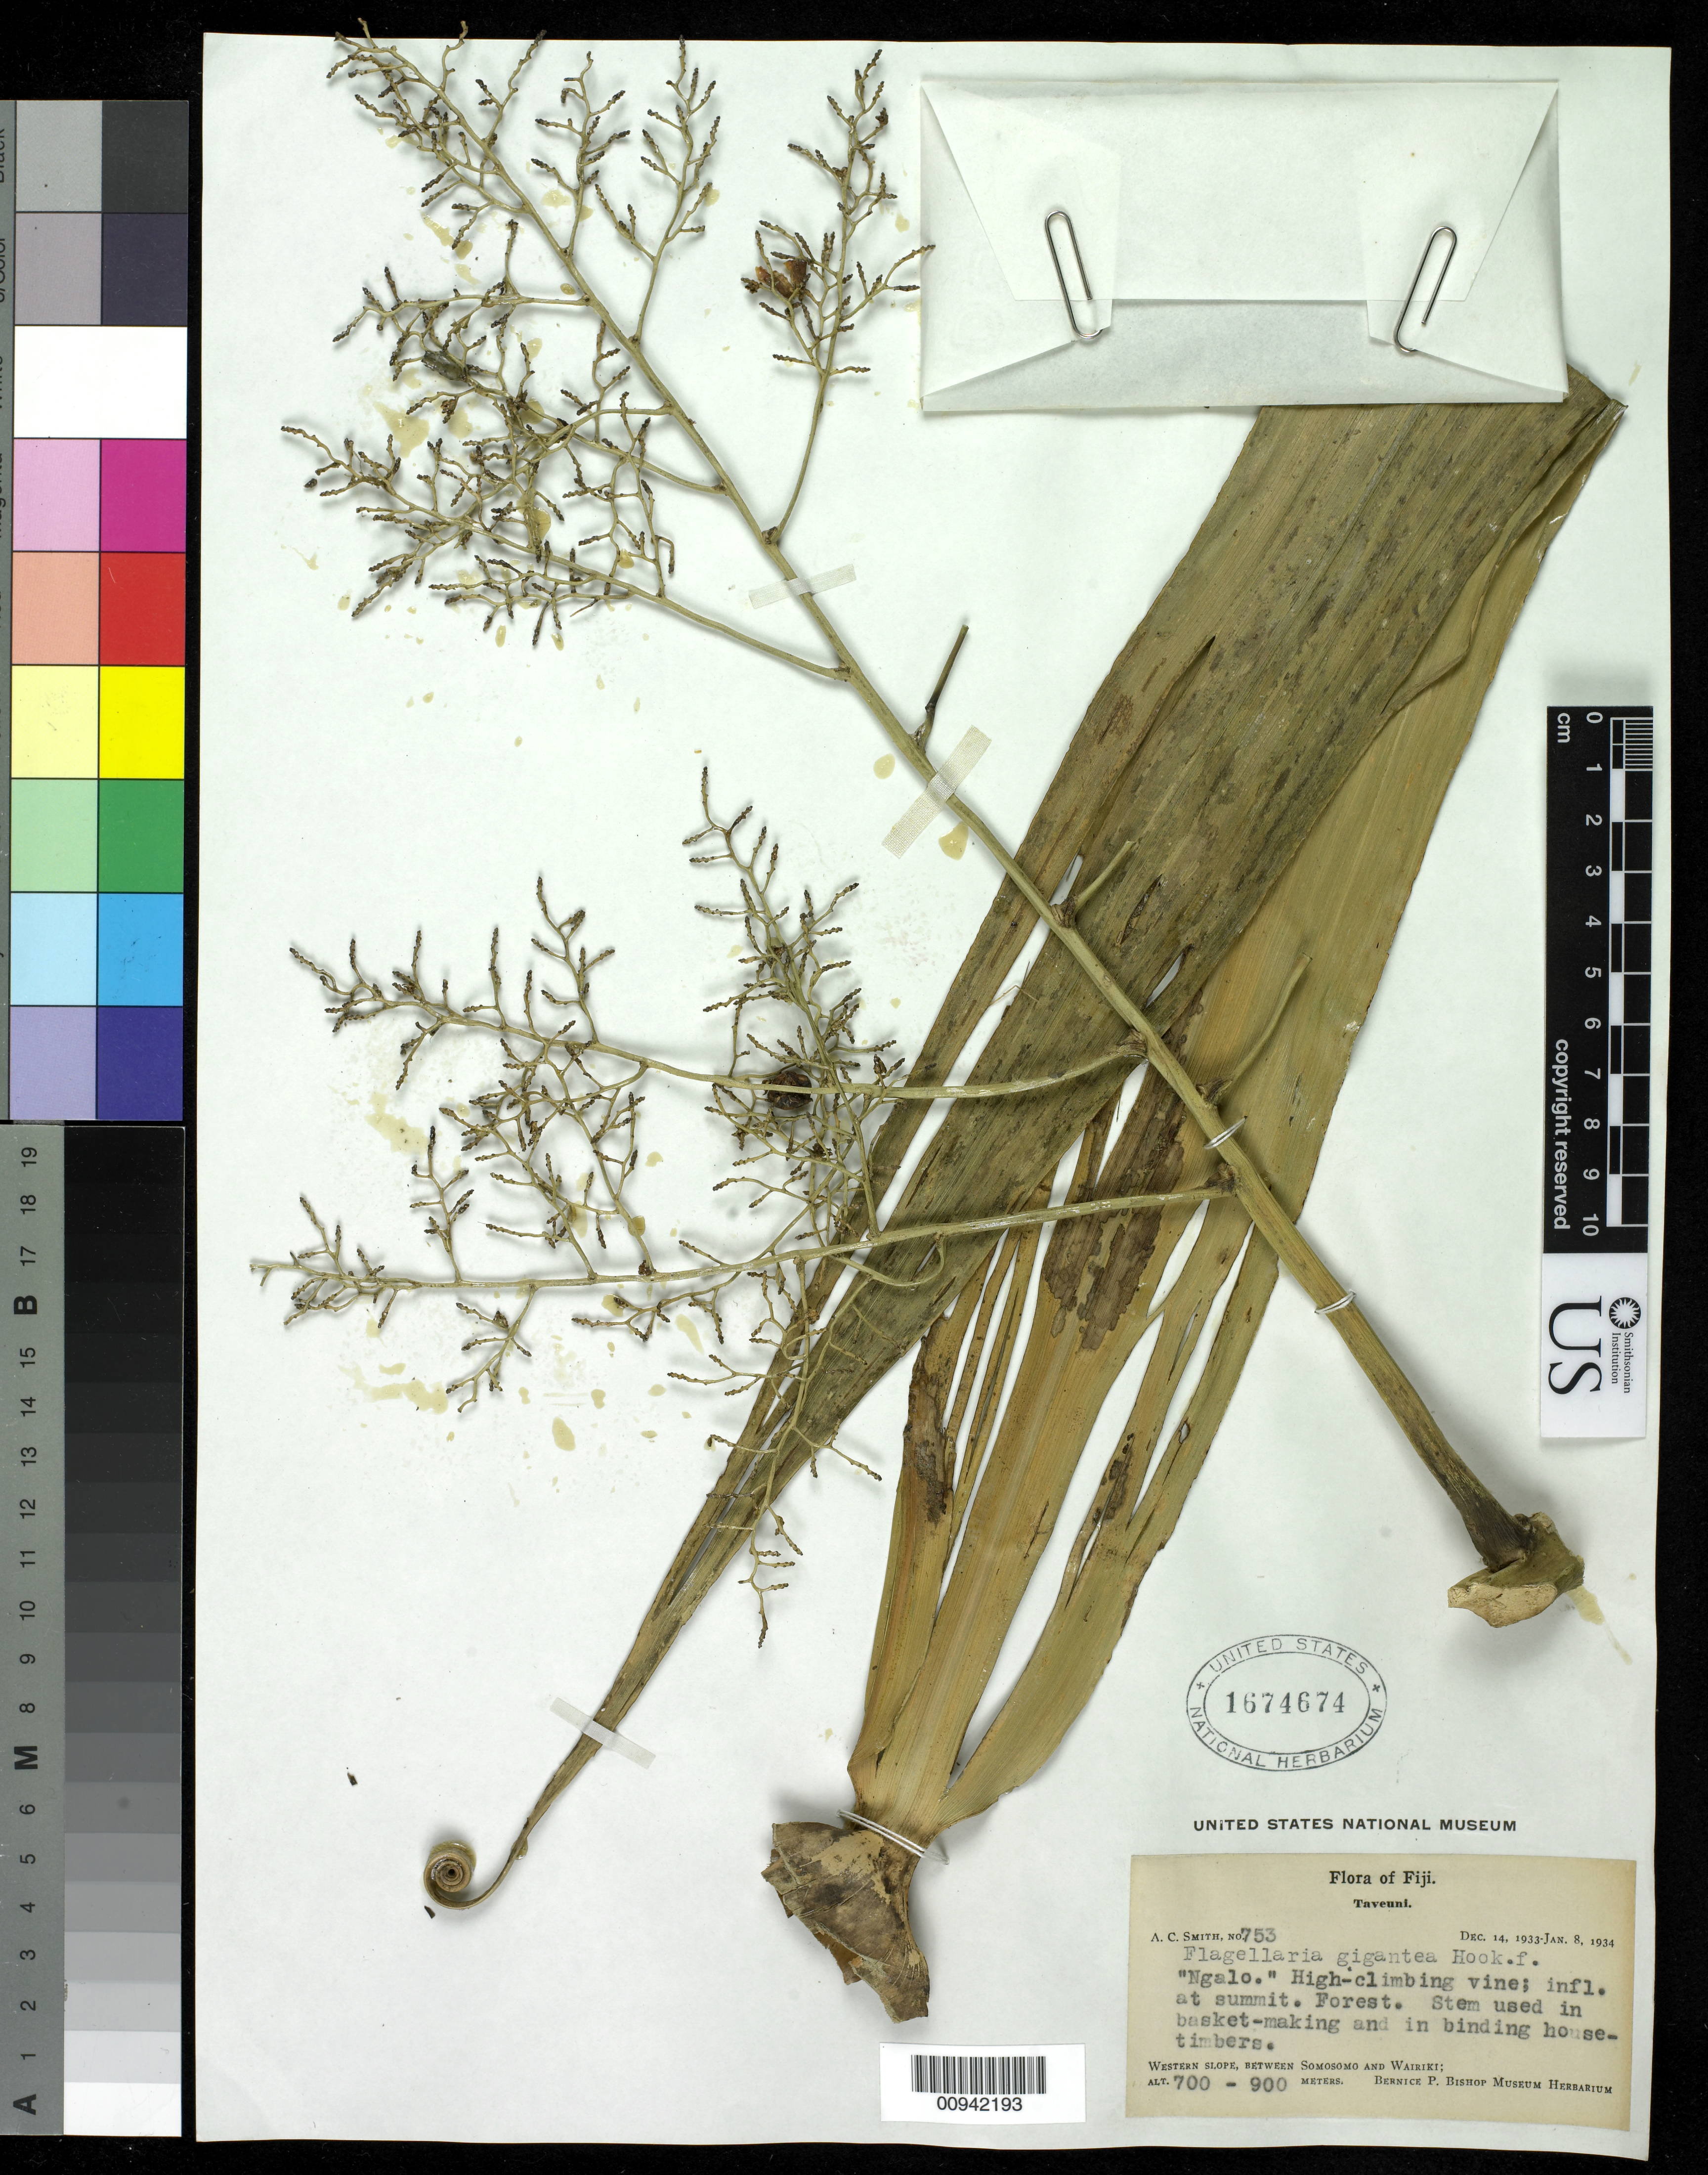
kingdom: Plantae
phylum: Tracheophyta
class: Liliopsida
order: Poales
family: Flagellariaceae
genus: Flagellaria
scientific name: Flagellaria gigantea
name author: Hook. f.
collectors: C. A. Smith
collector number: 753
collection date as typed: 14 Dec 1933 to 08 Jan 1934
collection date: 1933-12-14/1934-01-08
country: Fiji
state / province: Northern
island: Taveuni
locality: Western slope, between Somosomo and Wairiki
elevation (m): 700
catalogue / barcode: US 1674674